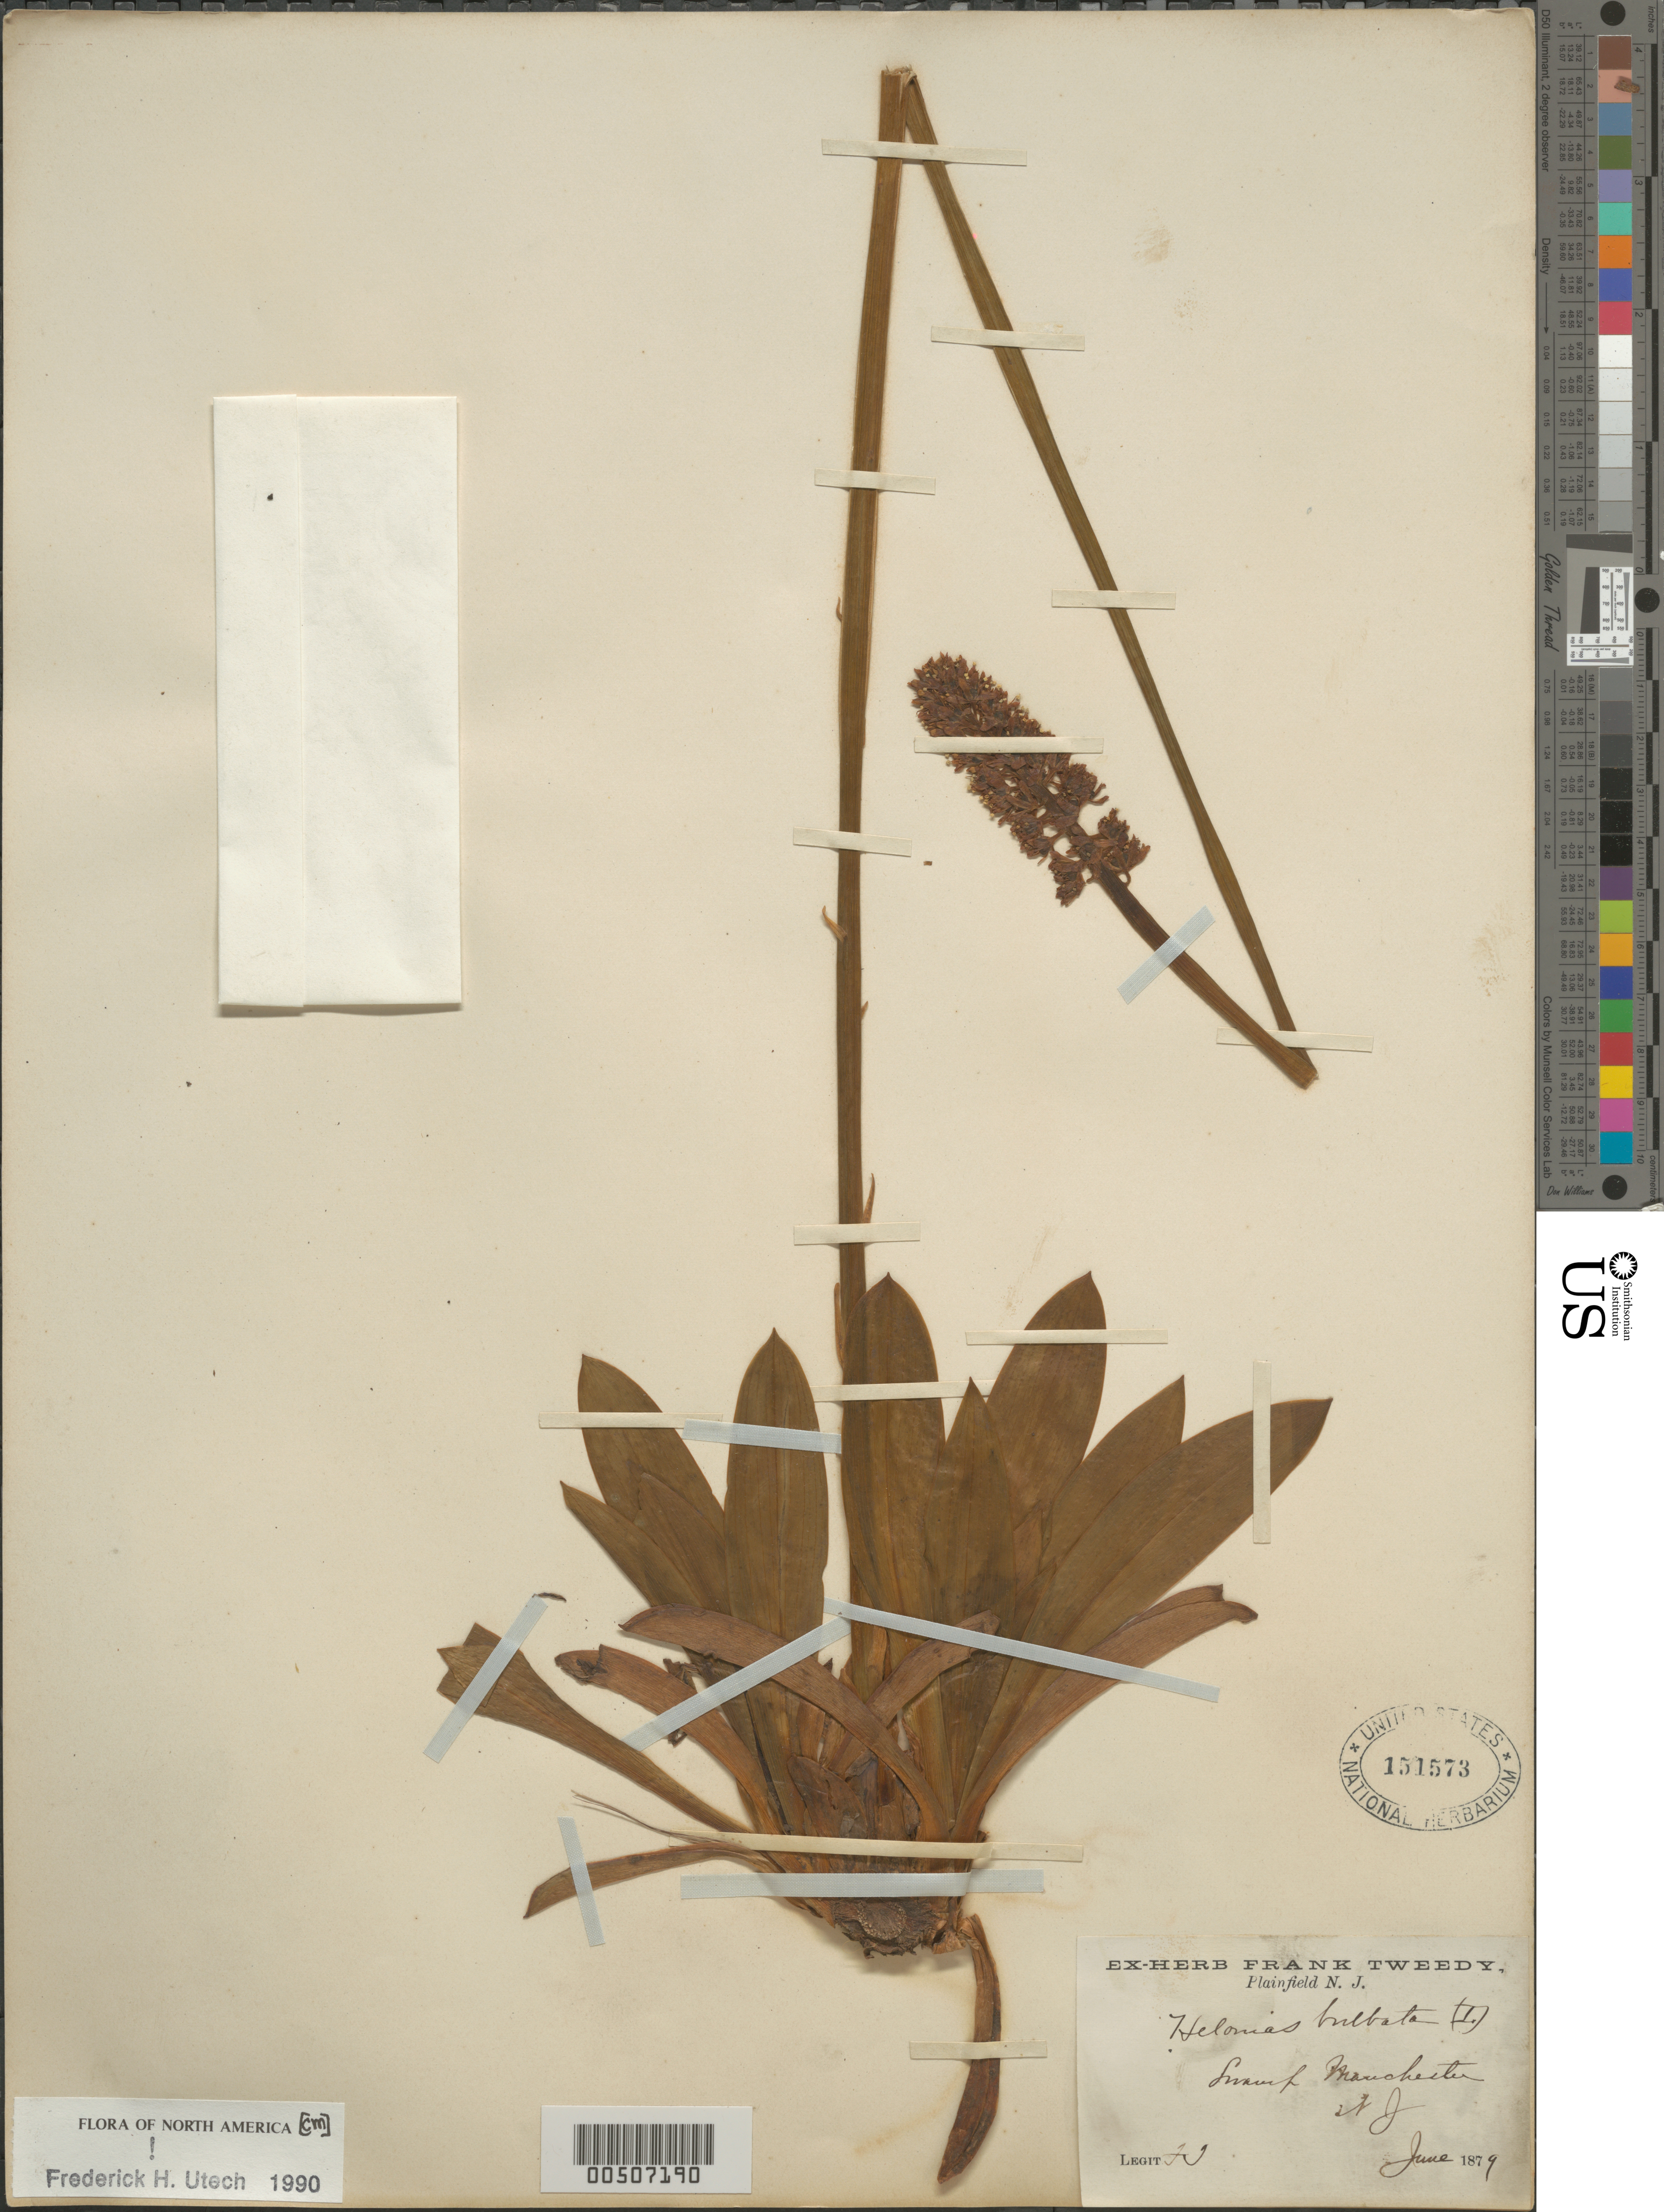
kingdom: Plantae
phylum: Tracheophyta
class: Liliopsida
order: Liliales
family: Melanthiaceae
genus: Helonias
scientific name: Helonias bullata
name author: L.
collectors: F. Tweedy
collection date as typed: Jun 1879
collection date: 1879-06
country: United States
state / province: New Jersey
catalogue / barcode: US 151573